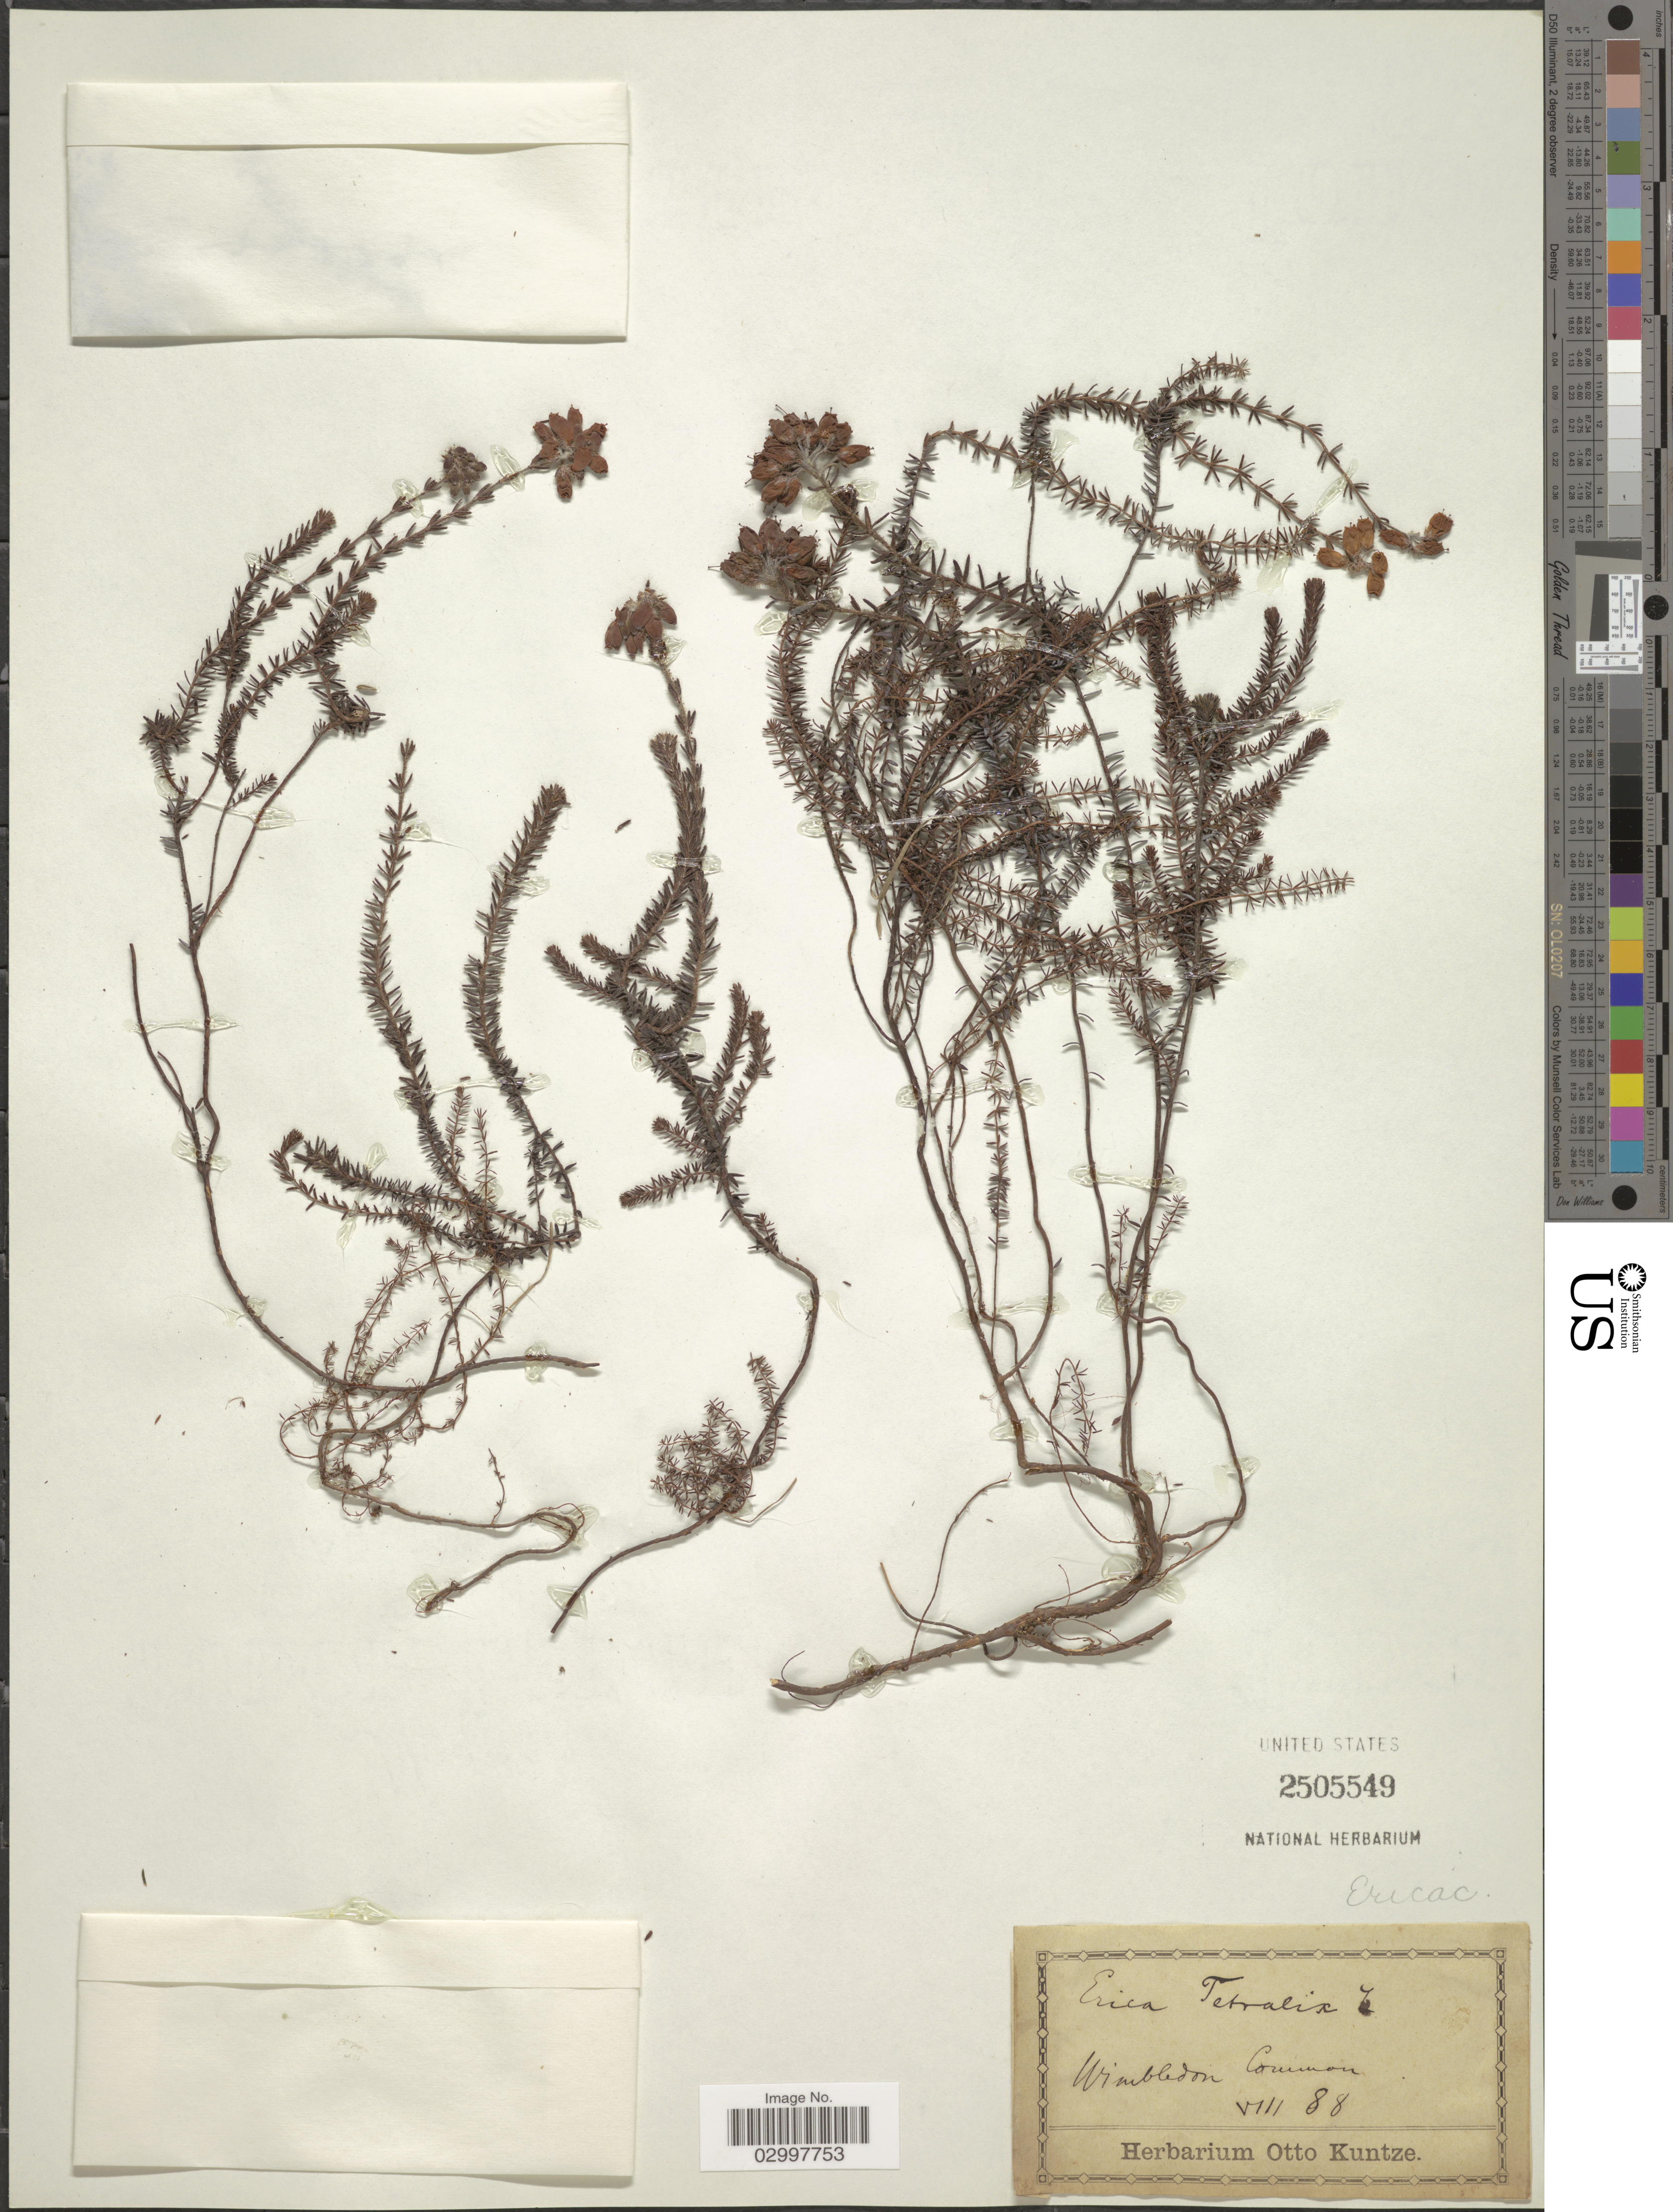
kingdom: Plantae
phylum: Tracheophyta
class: Magnoliopsida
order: Ericales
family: Ericaceae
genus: Erica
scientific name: Erica tetralix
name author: L.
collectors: ex herb. Otto Kuntze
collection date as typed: Transcribed d/m/y: /8/88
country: United Kingdom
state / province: England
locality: Wimbledon.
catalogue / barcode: US 2505549